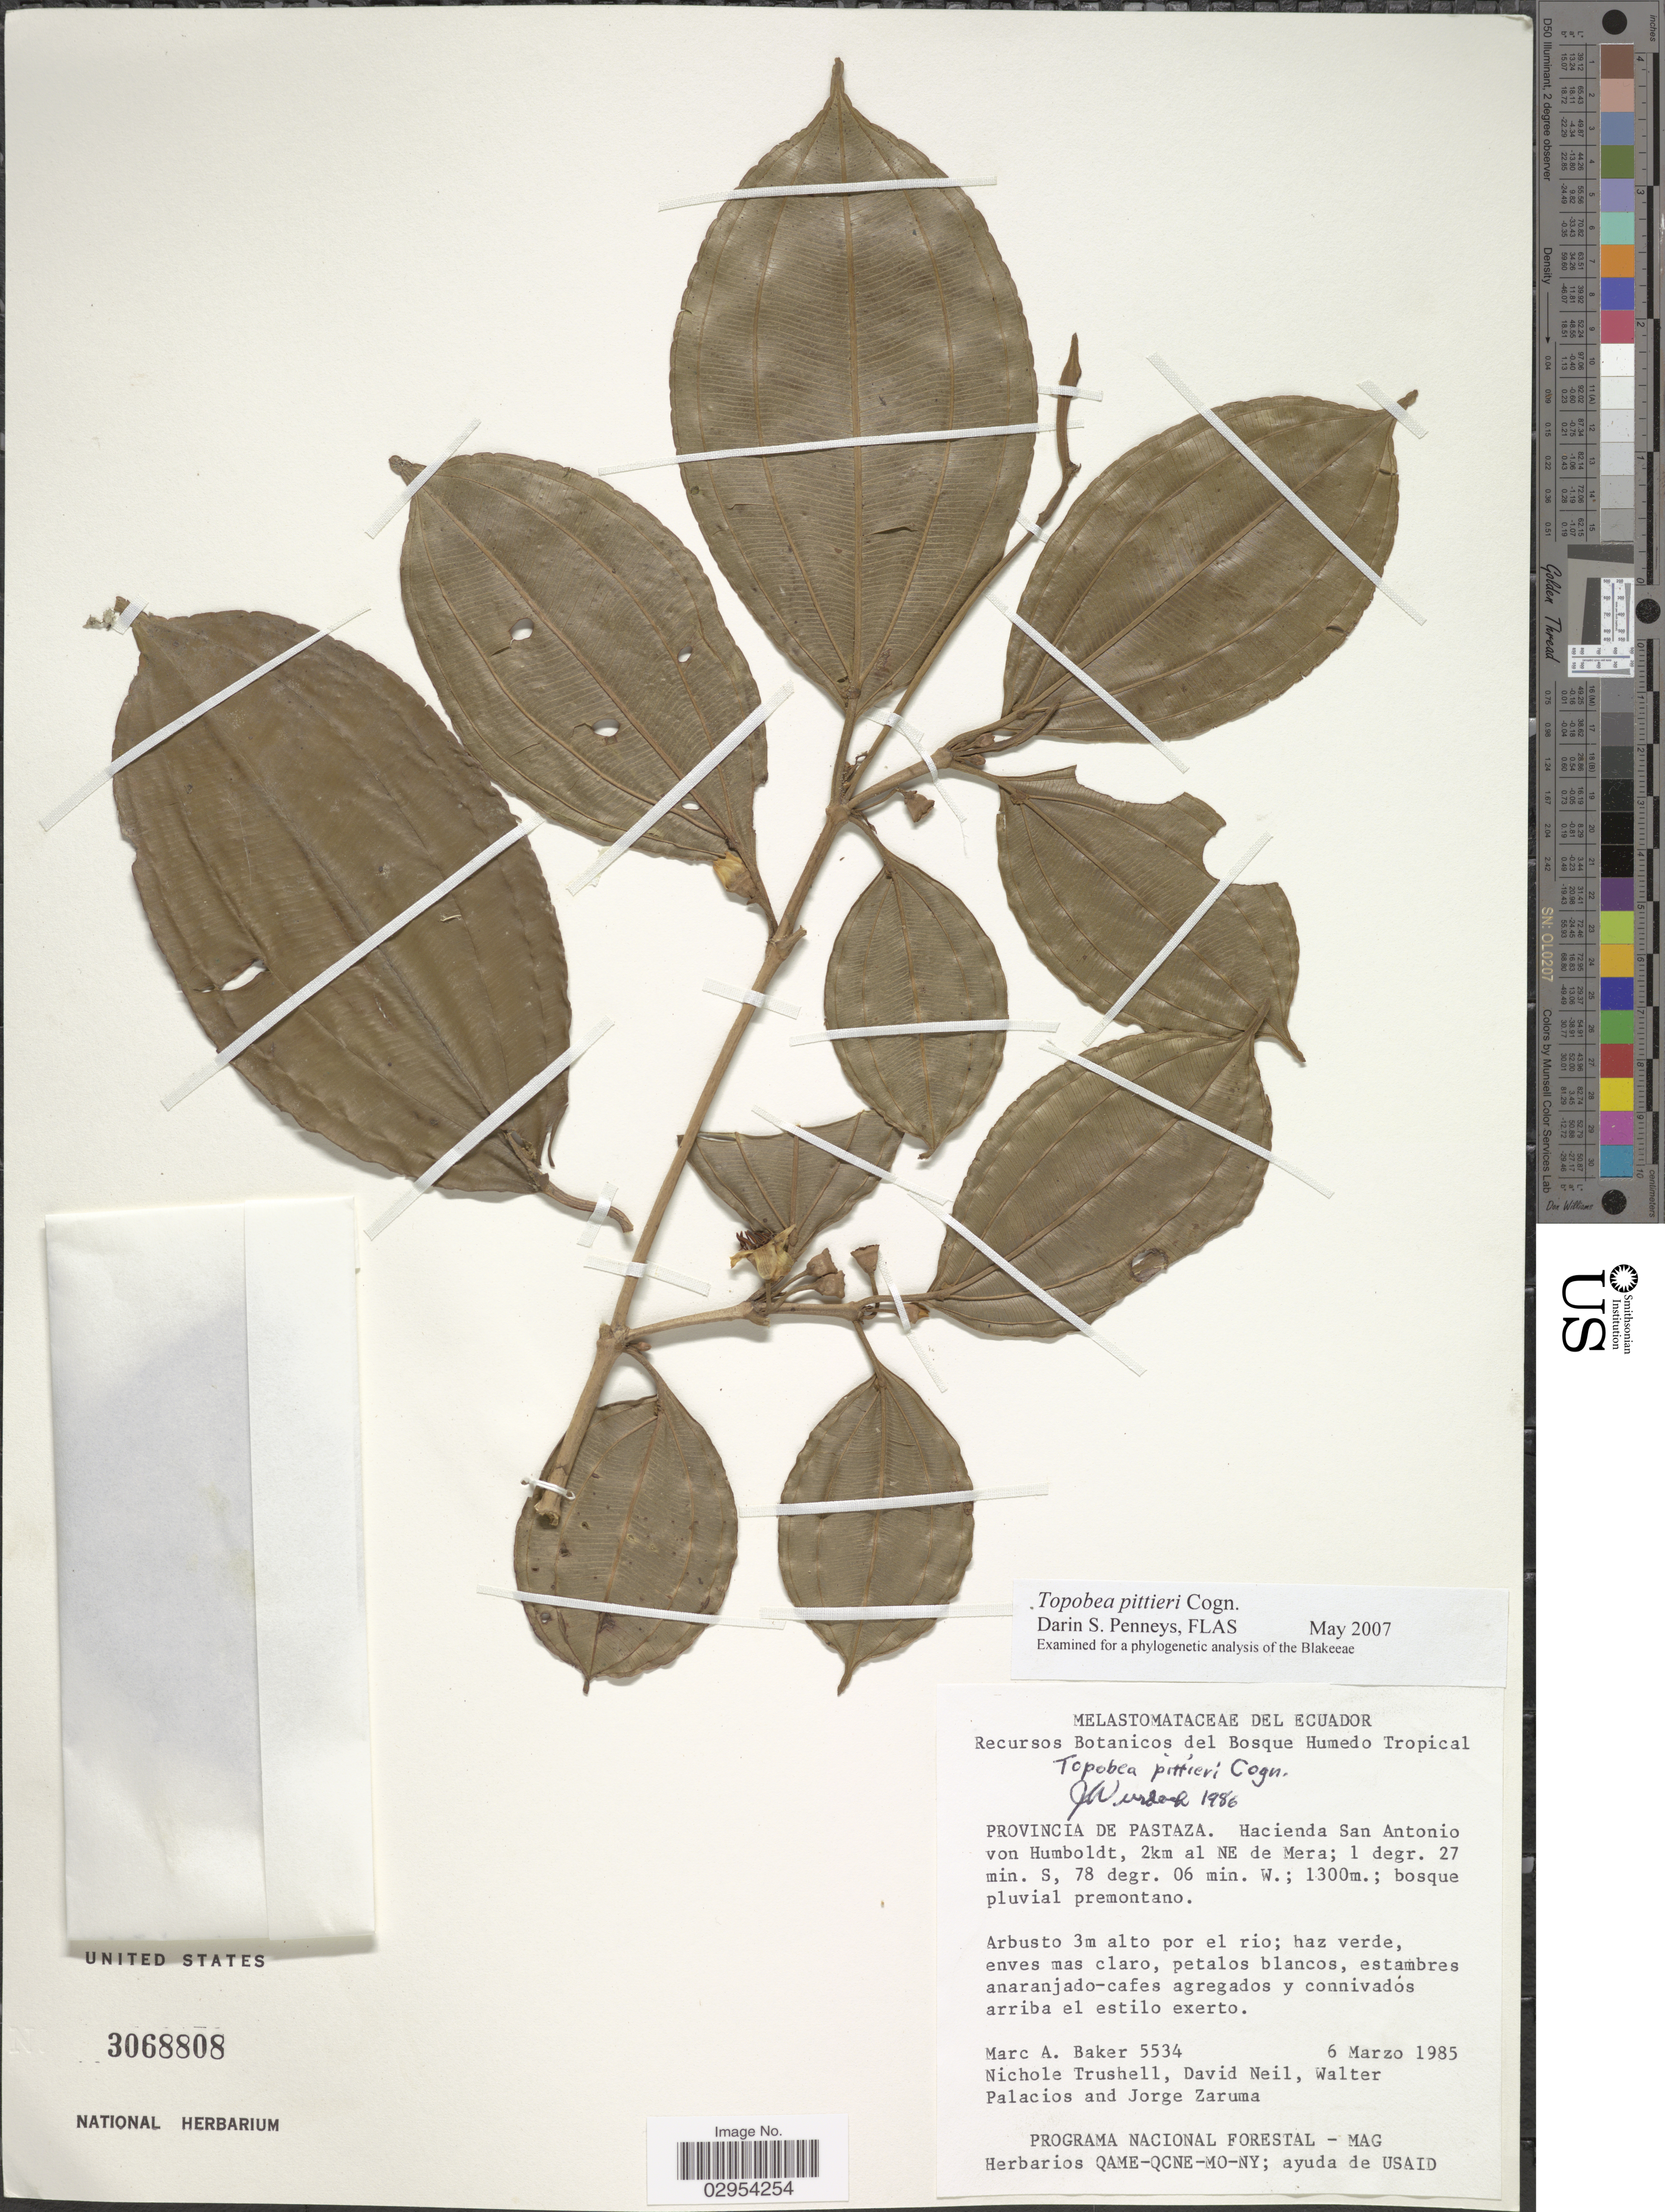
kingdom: Plantae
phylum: Tracheophyta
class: Magnoliopsida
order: Myrtales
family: Melastomataceae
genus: Topobea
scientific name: Topobea pittieri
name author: Cogn.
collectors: M. A. Baker, N. Trushell, D. Neill, W. Palacios & J. Zaruma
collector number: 5534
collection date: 1985-03-06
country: Ecuador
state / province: Pastaza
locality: Hacienda San Antonio von Humboldt, 2km al NE de Mera.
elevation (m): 1300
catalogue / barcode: US 3068808